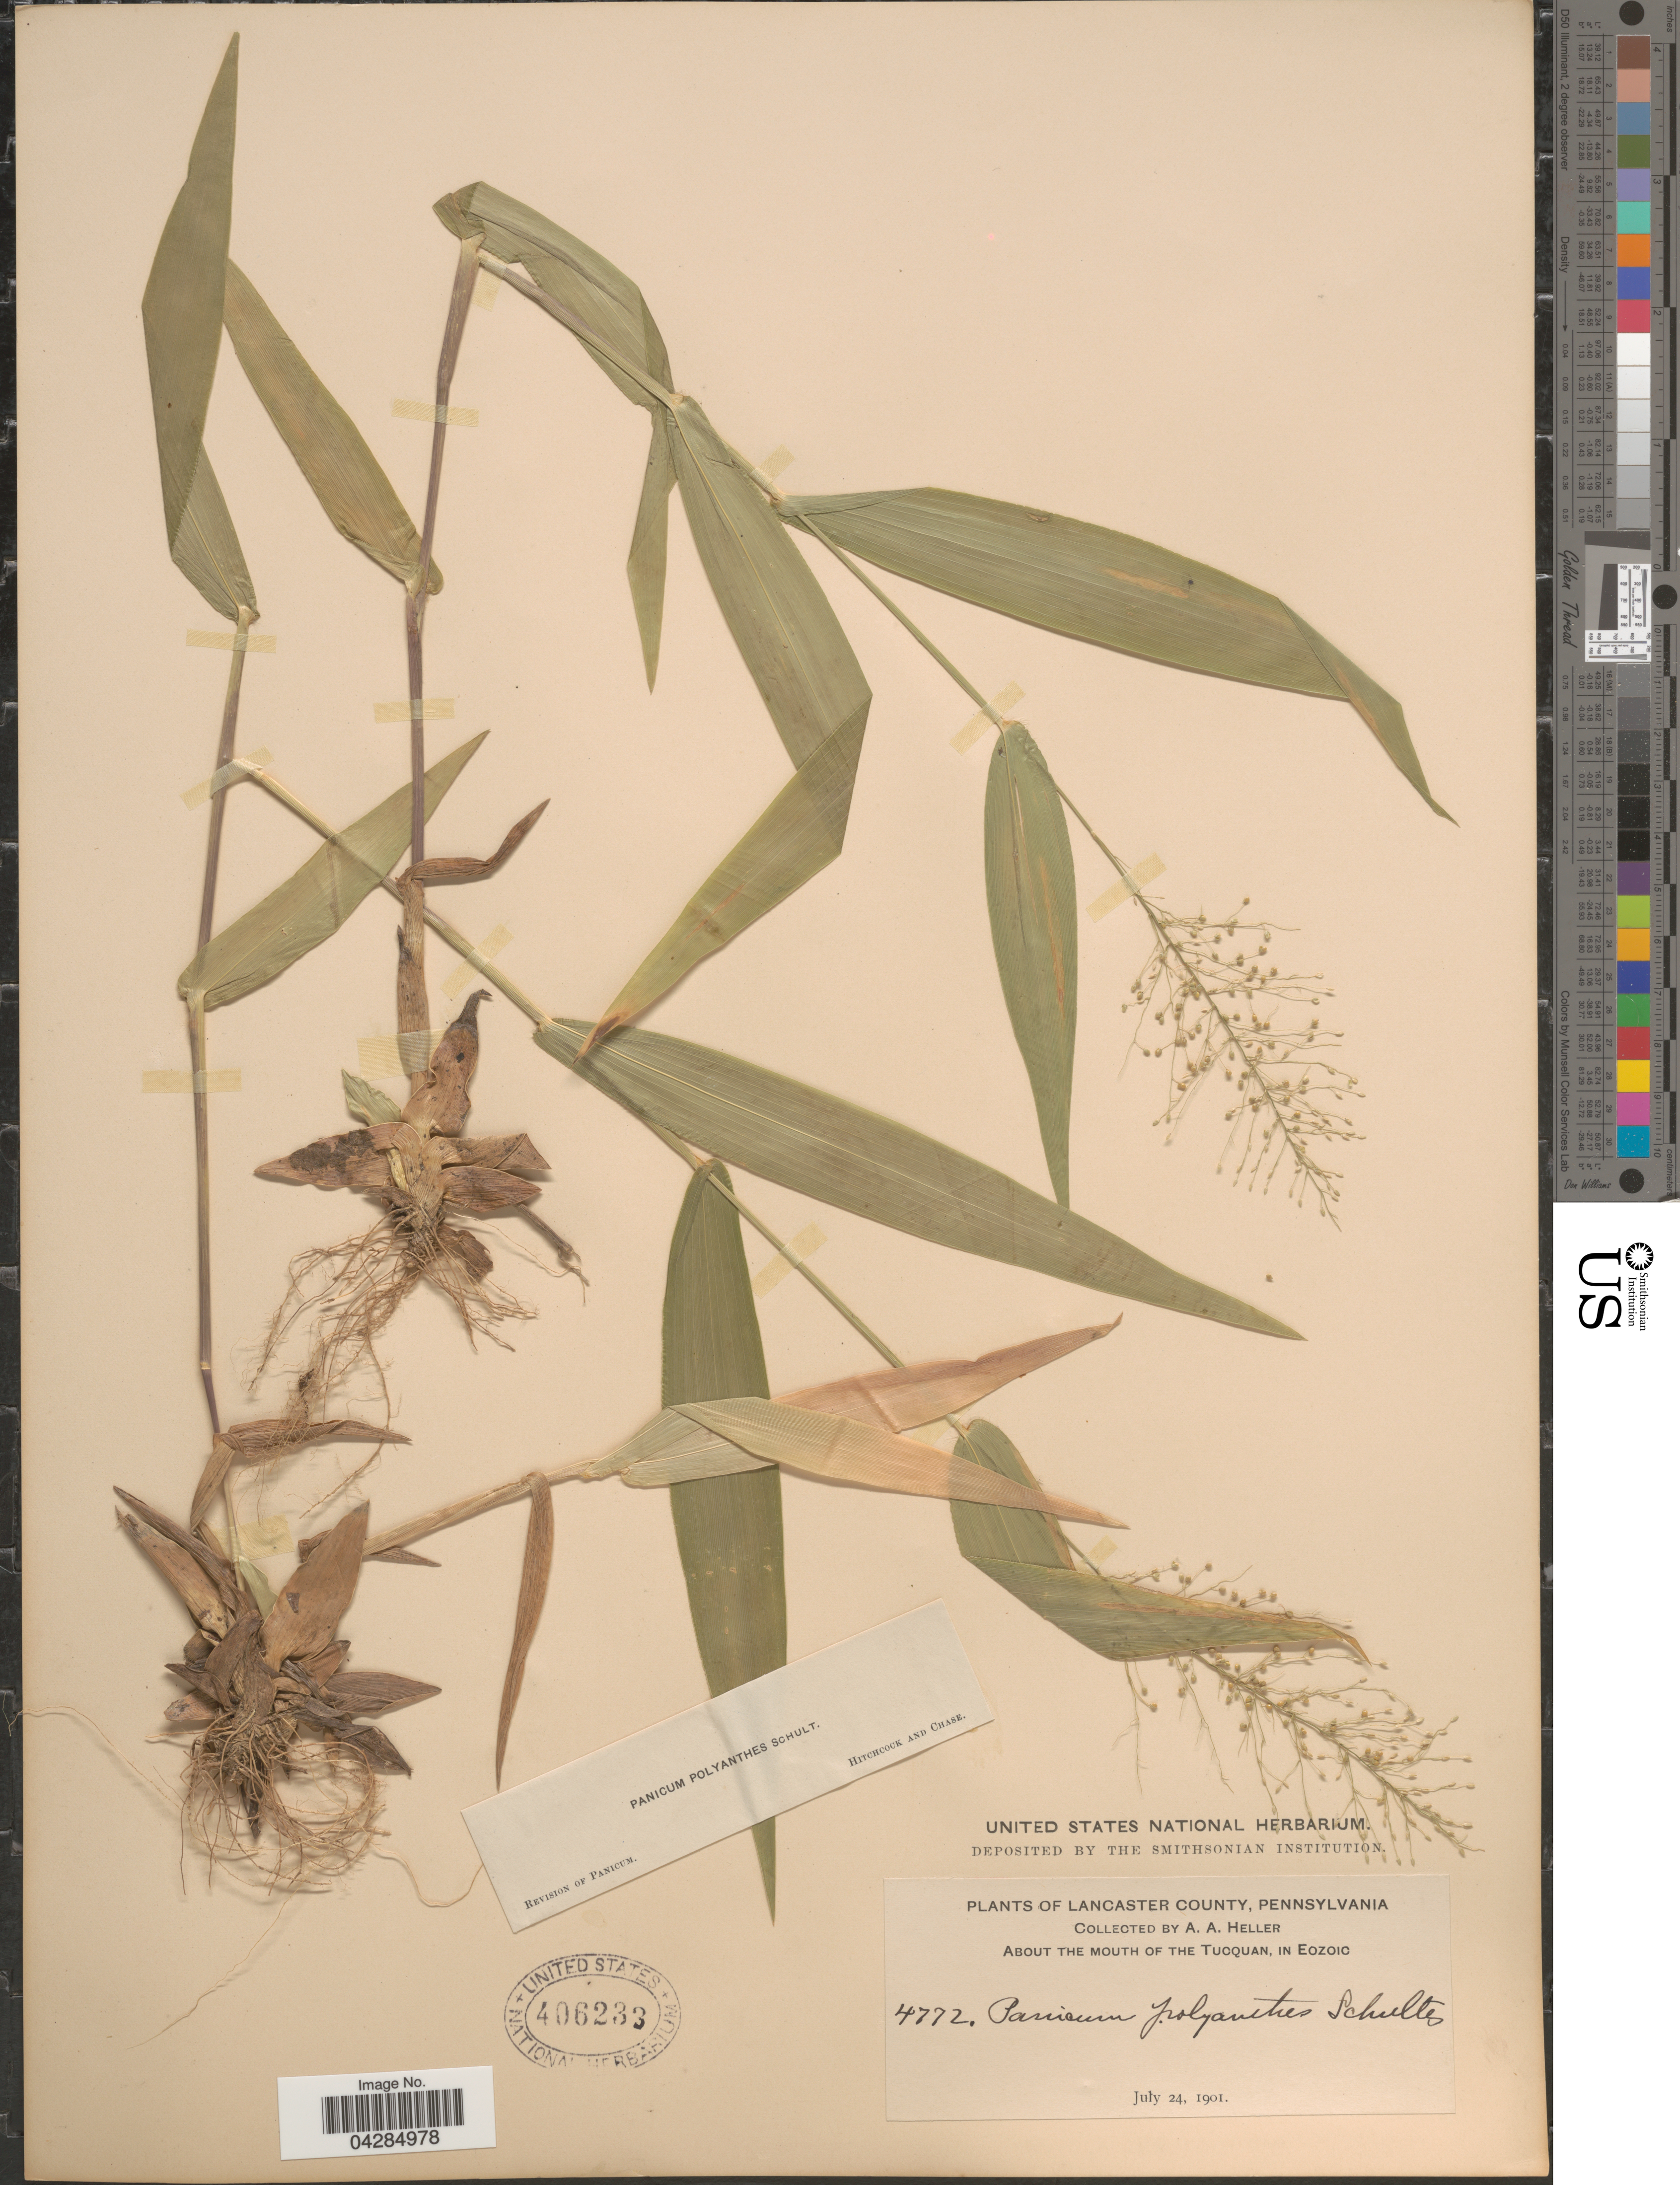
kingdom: Plantae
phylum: Tracheophyta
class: Liliopsida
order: Poales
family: Poaceae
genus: Dichanthelium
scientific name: Dichanthelium portoricense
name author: (Desv. ex Ham.) B.F. Hansen & Wunderlin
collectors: A. A. Heller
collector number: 4772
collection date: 1901-07-24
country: United States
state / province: Pennsylvania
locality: Lancaster County. About the Mouth of the Tucquan, in Eozoic.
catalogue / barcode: US 406233